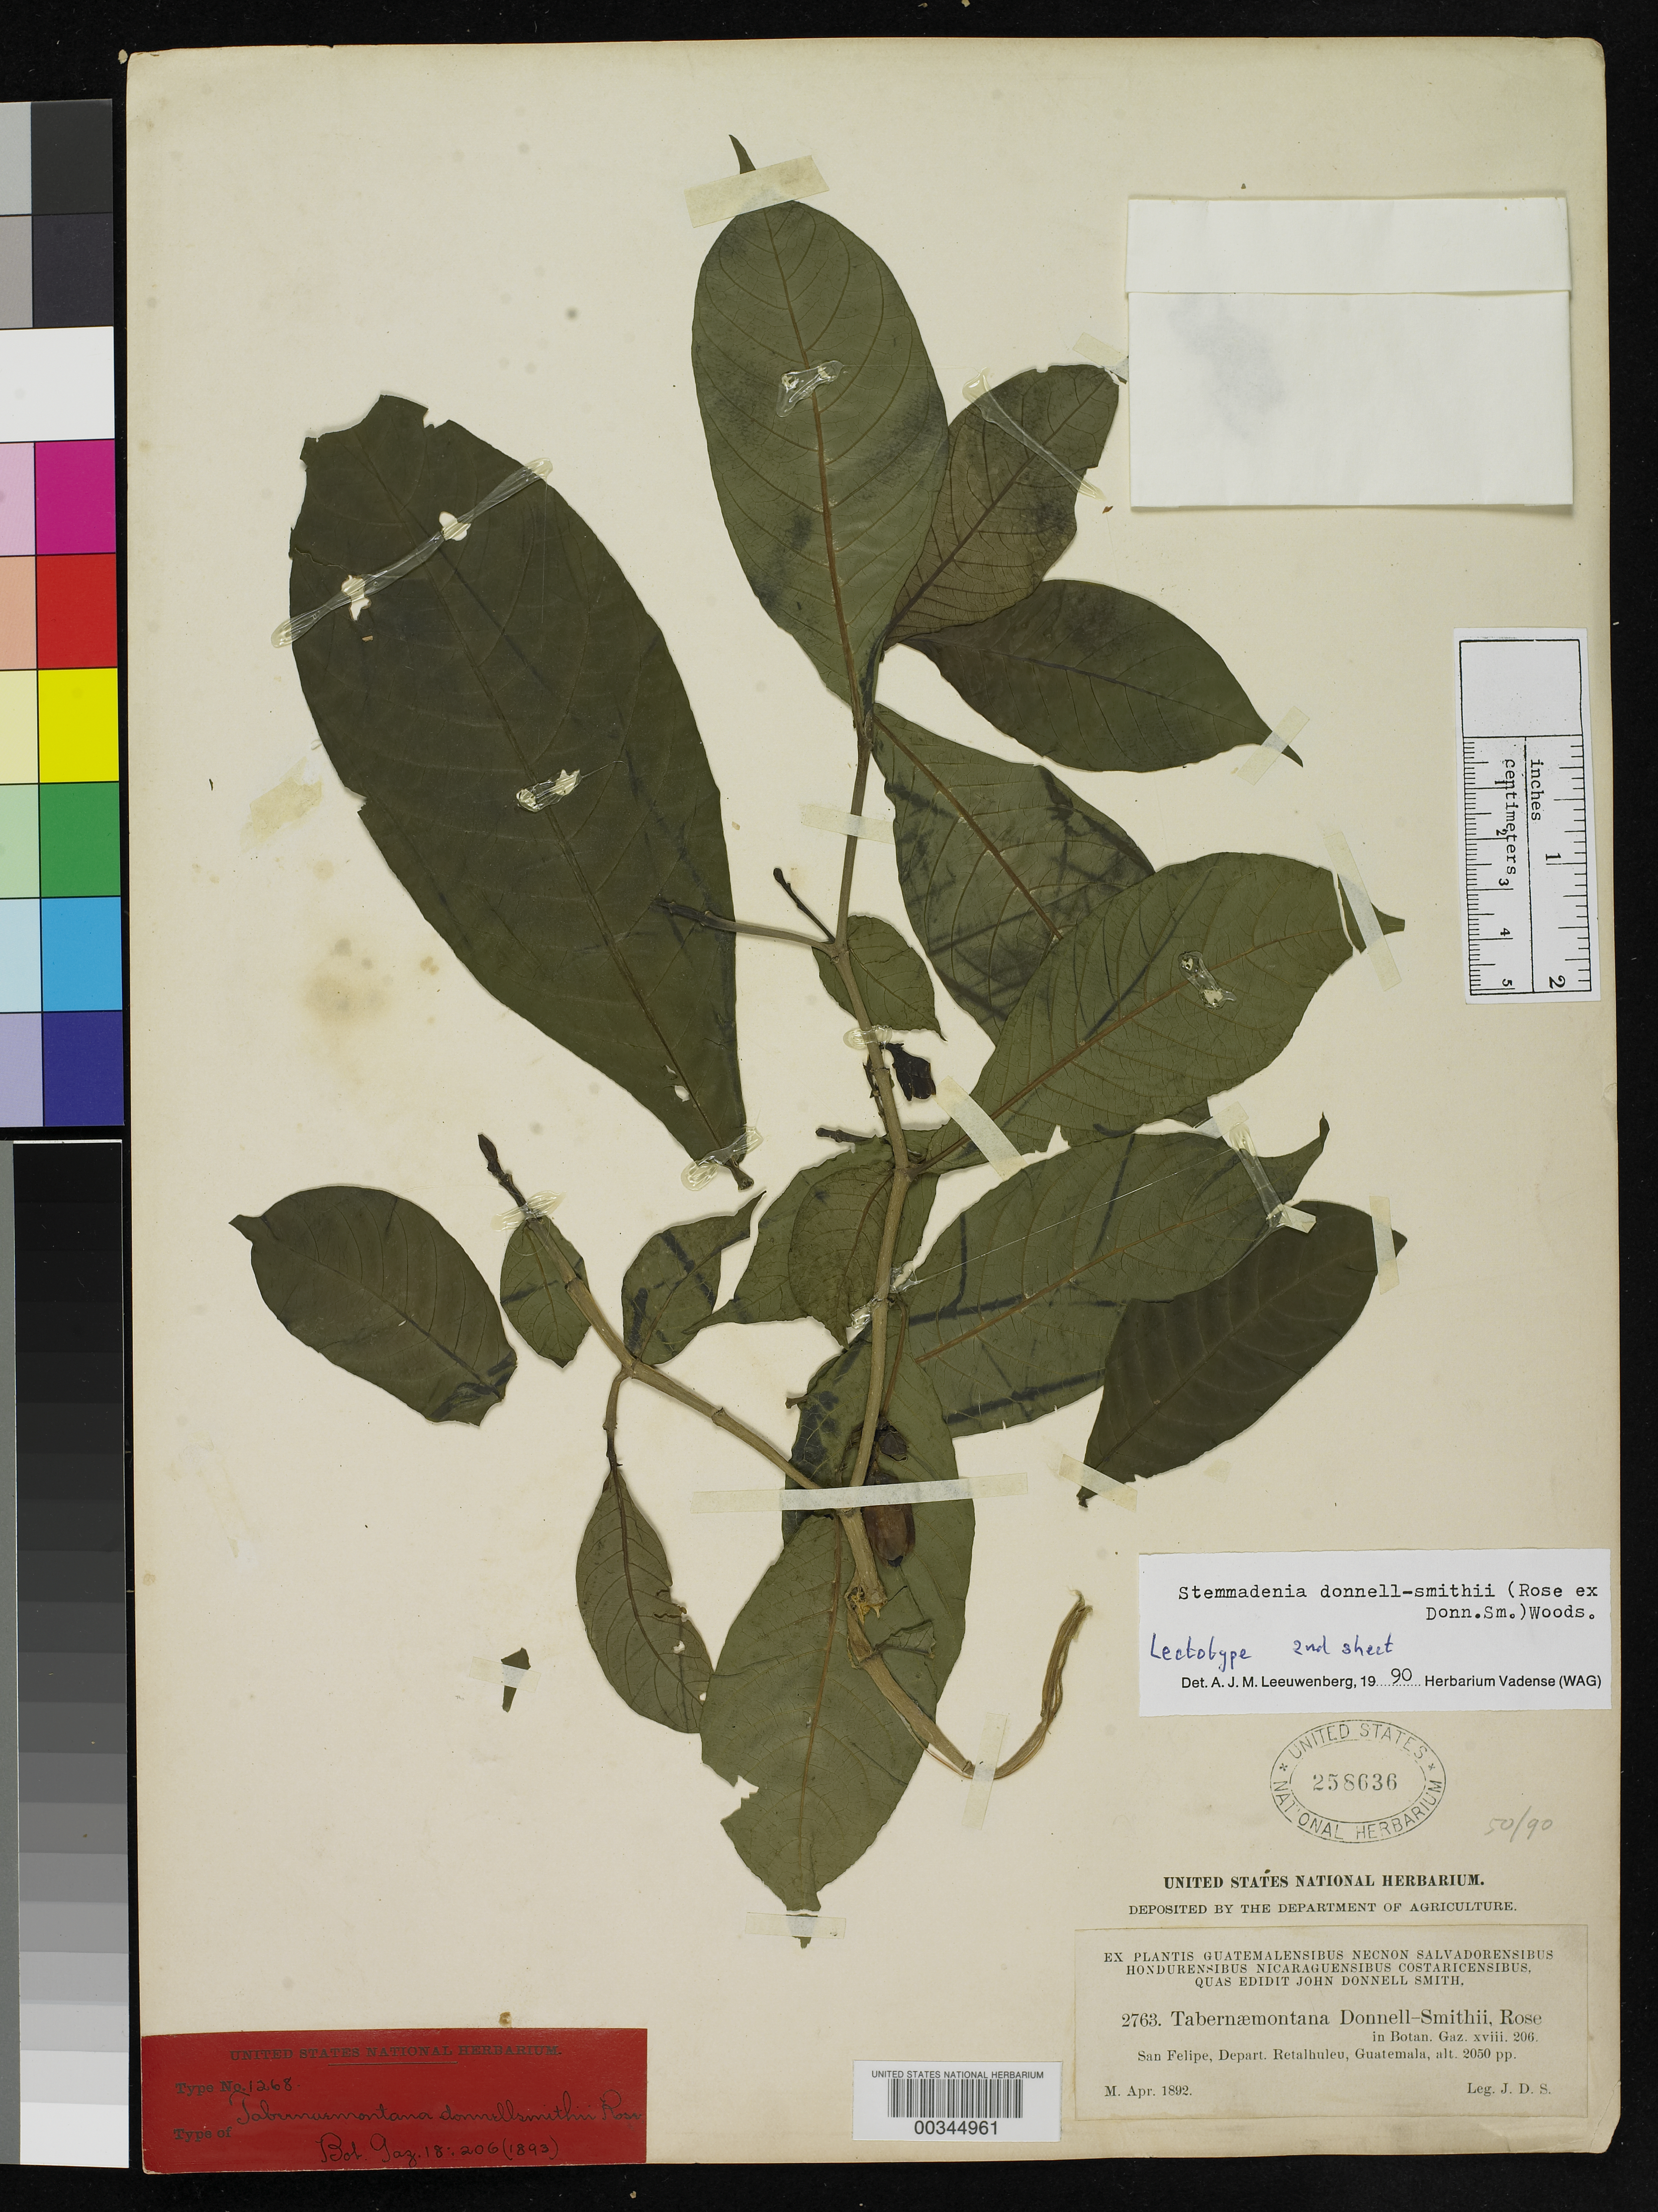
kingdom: Plantae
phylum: Tracheophyta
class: Magnoliopsida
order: Gentianales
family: Apocynaceae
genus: Tabernaemontana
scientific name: Tabernaemontana donnell-smithii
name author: Rose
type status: Lectotype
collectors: J. Donnell Smith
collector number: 2763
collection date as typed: Apr 1892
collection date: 1892-04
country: Guatemala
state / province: Retalhuleu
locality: San Felipe.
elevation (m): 625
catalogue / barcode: US 258636